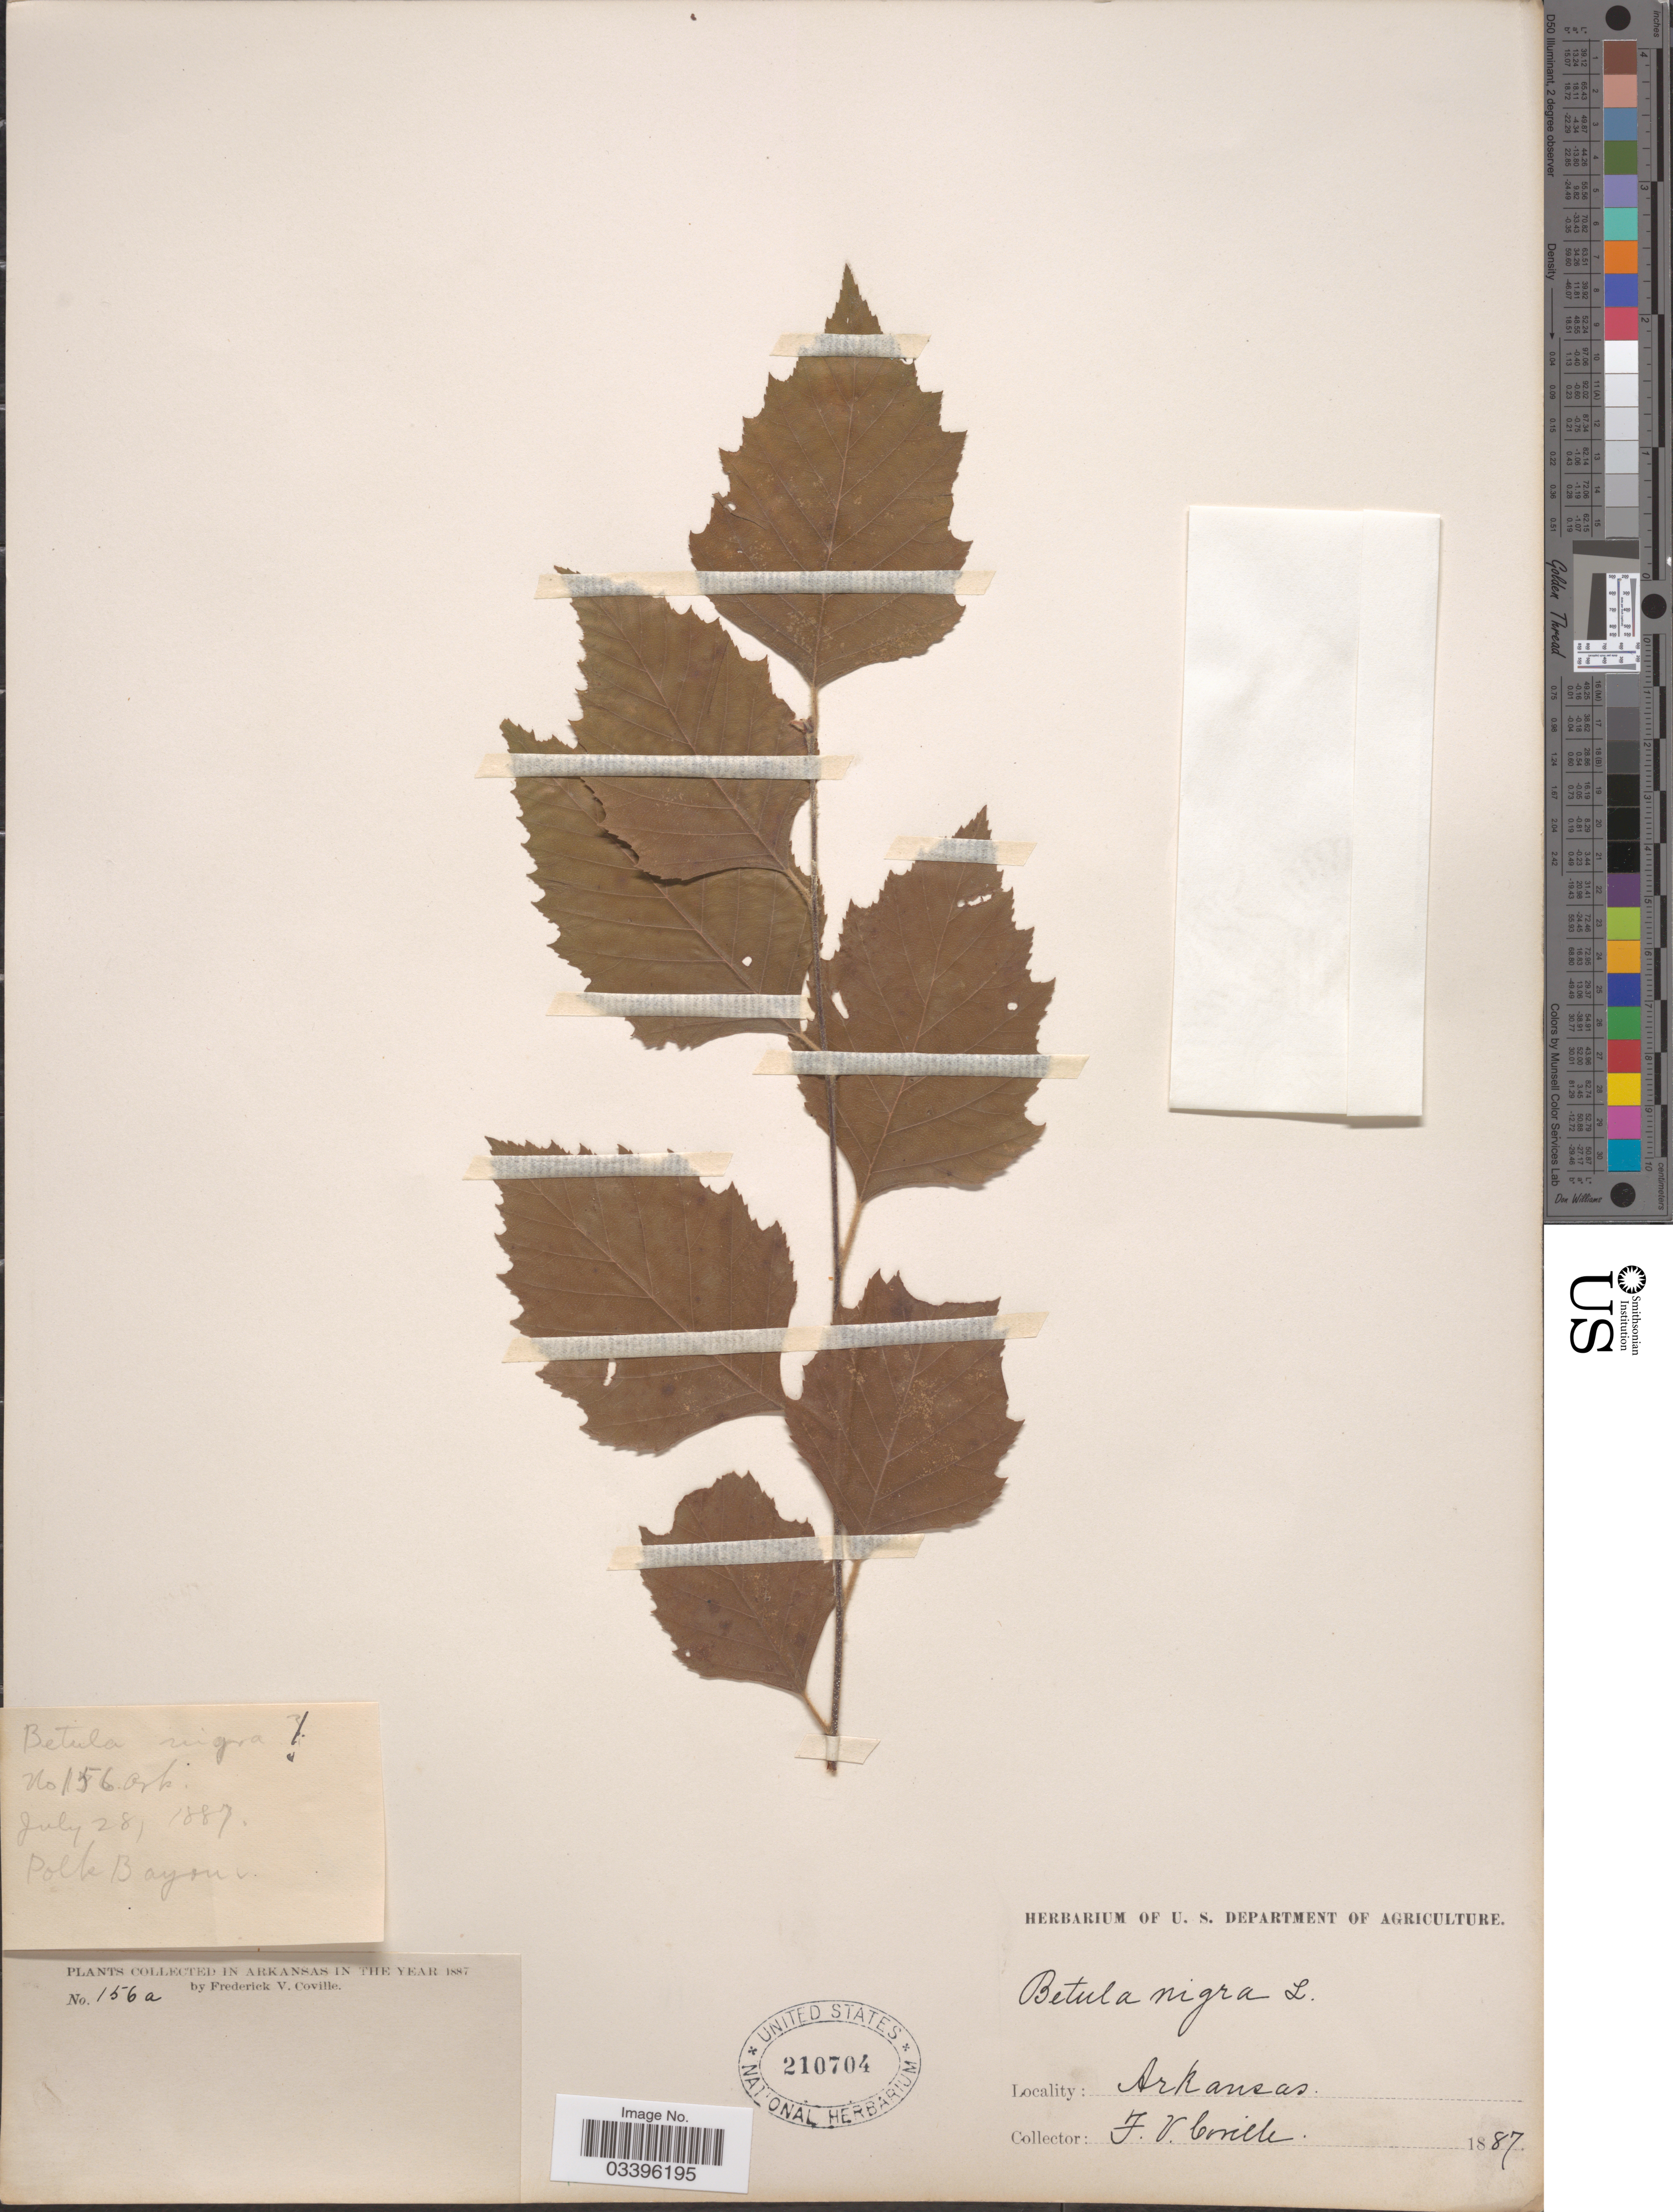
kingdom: Plantae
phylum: Tracheophyta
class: Magnoliopsida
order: Fagales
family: Betulaceae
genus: Betula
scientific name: Betula nigra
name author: L.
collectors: F. V. Coville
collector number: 156a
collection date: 1887-07-28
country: United States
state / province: Arkansas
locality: Polk Bayou.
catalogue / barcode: US 210704